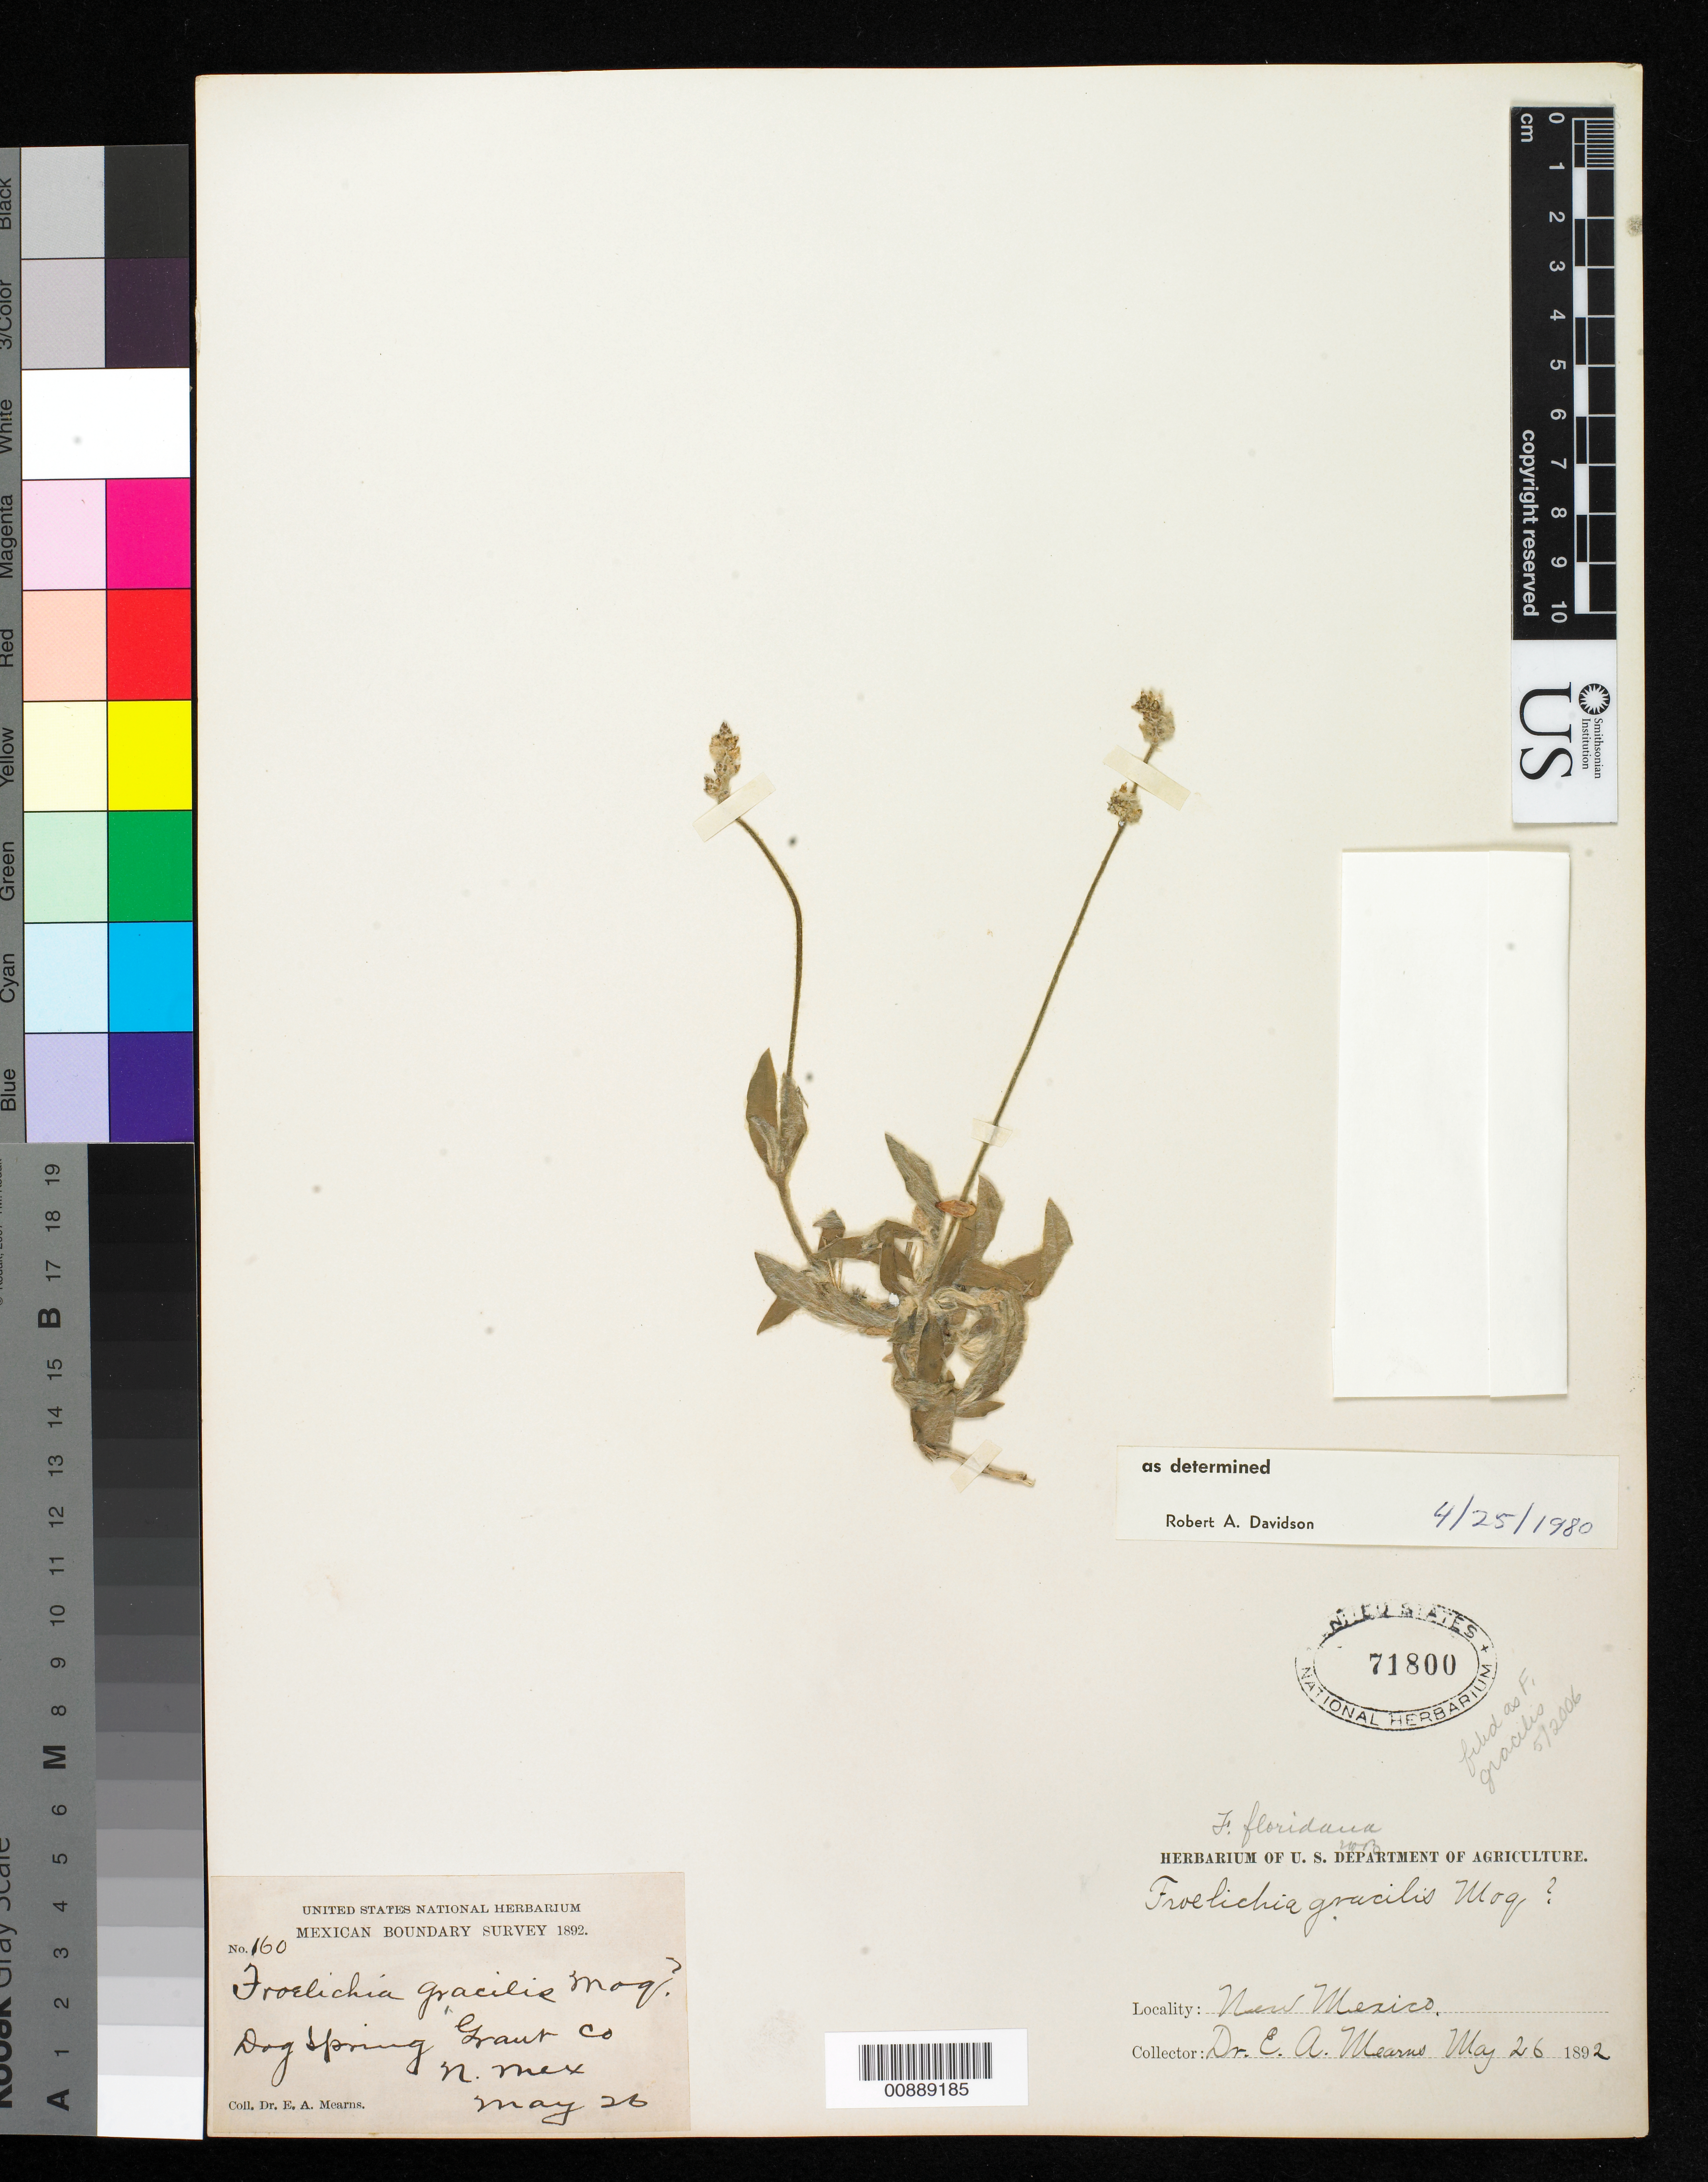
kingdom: Plantae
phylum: Tracheophyta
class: Magnoliopsida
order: Caryophyllales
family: Amaranthaceae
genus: Froelichia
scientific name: Froelichia gracilis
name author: (Hook.) Moq.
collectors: E. A. Mearns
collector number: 160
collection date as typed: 26 May 1892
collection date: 1892-05-26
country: United States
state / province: New Mexico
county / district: Grant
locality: Dog Spring, Grant County, New Mexico.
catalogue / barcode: US 71800